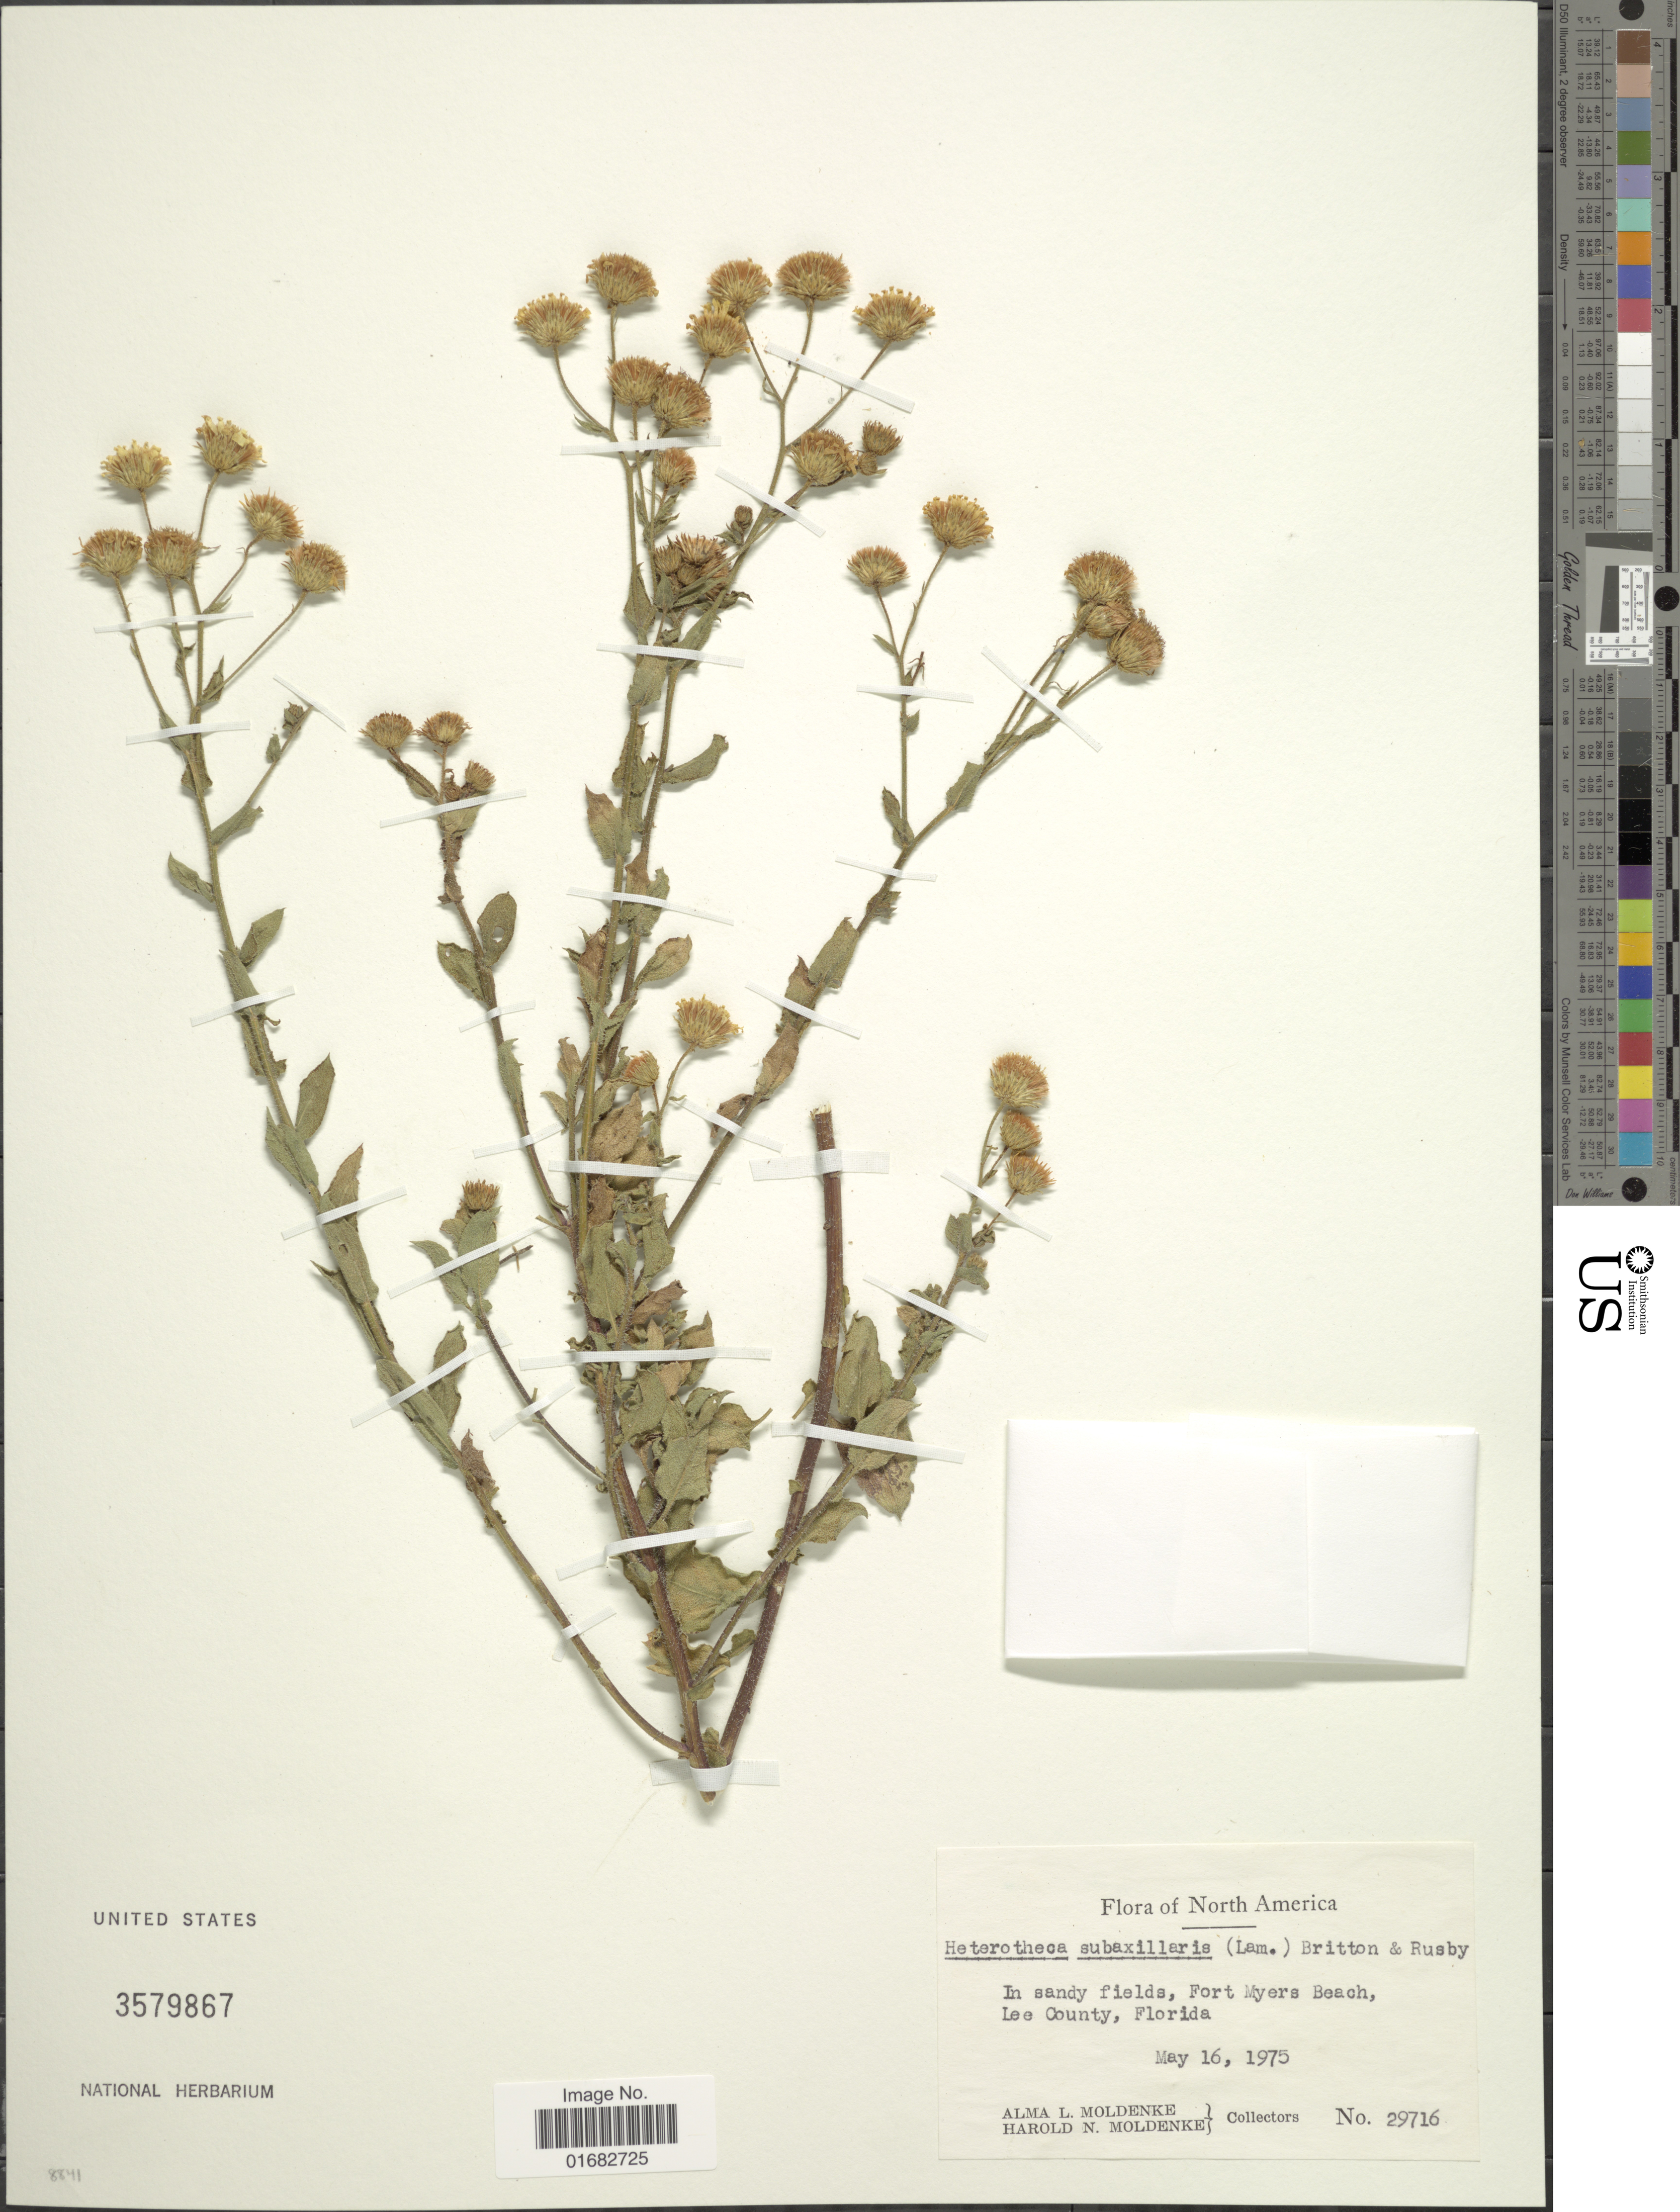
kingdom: Plantae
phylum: Tracheophyta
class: Magnoliopsida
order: Asterales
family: Asteraceae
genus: Heterotheca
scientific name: Heterotheca subaxillaris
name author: (Lam.) Britton & Rusby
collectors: A. L. Moldenke & H. N. Moldenke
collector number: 29716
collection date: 1975-05-16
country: United States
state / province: Florida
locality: Fort Myers Beach, Lee County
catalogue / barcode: US 3579867